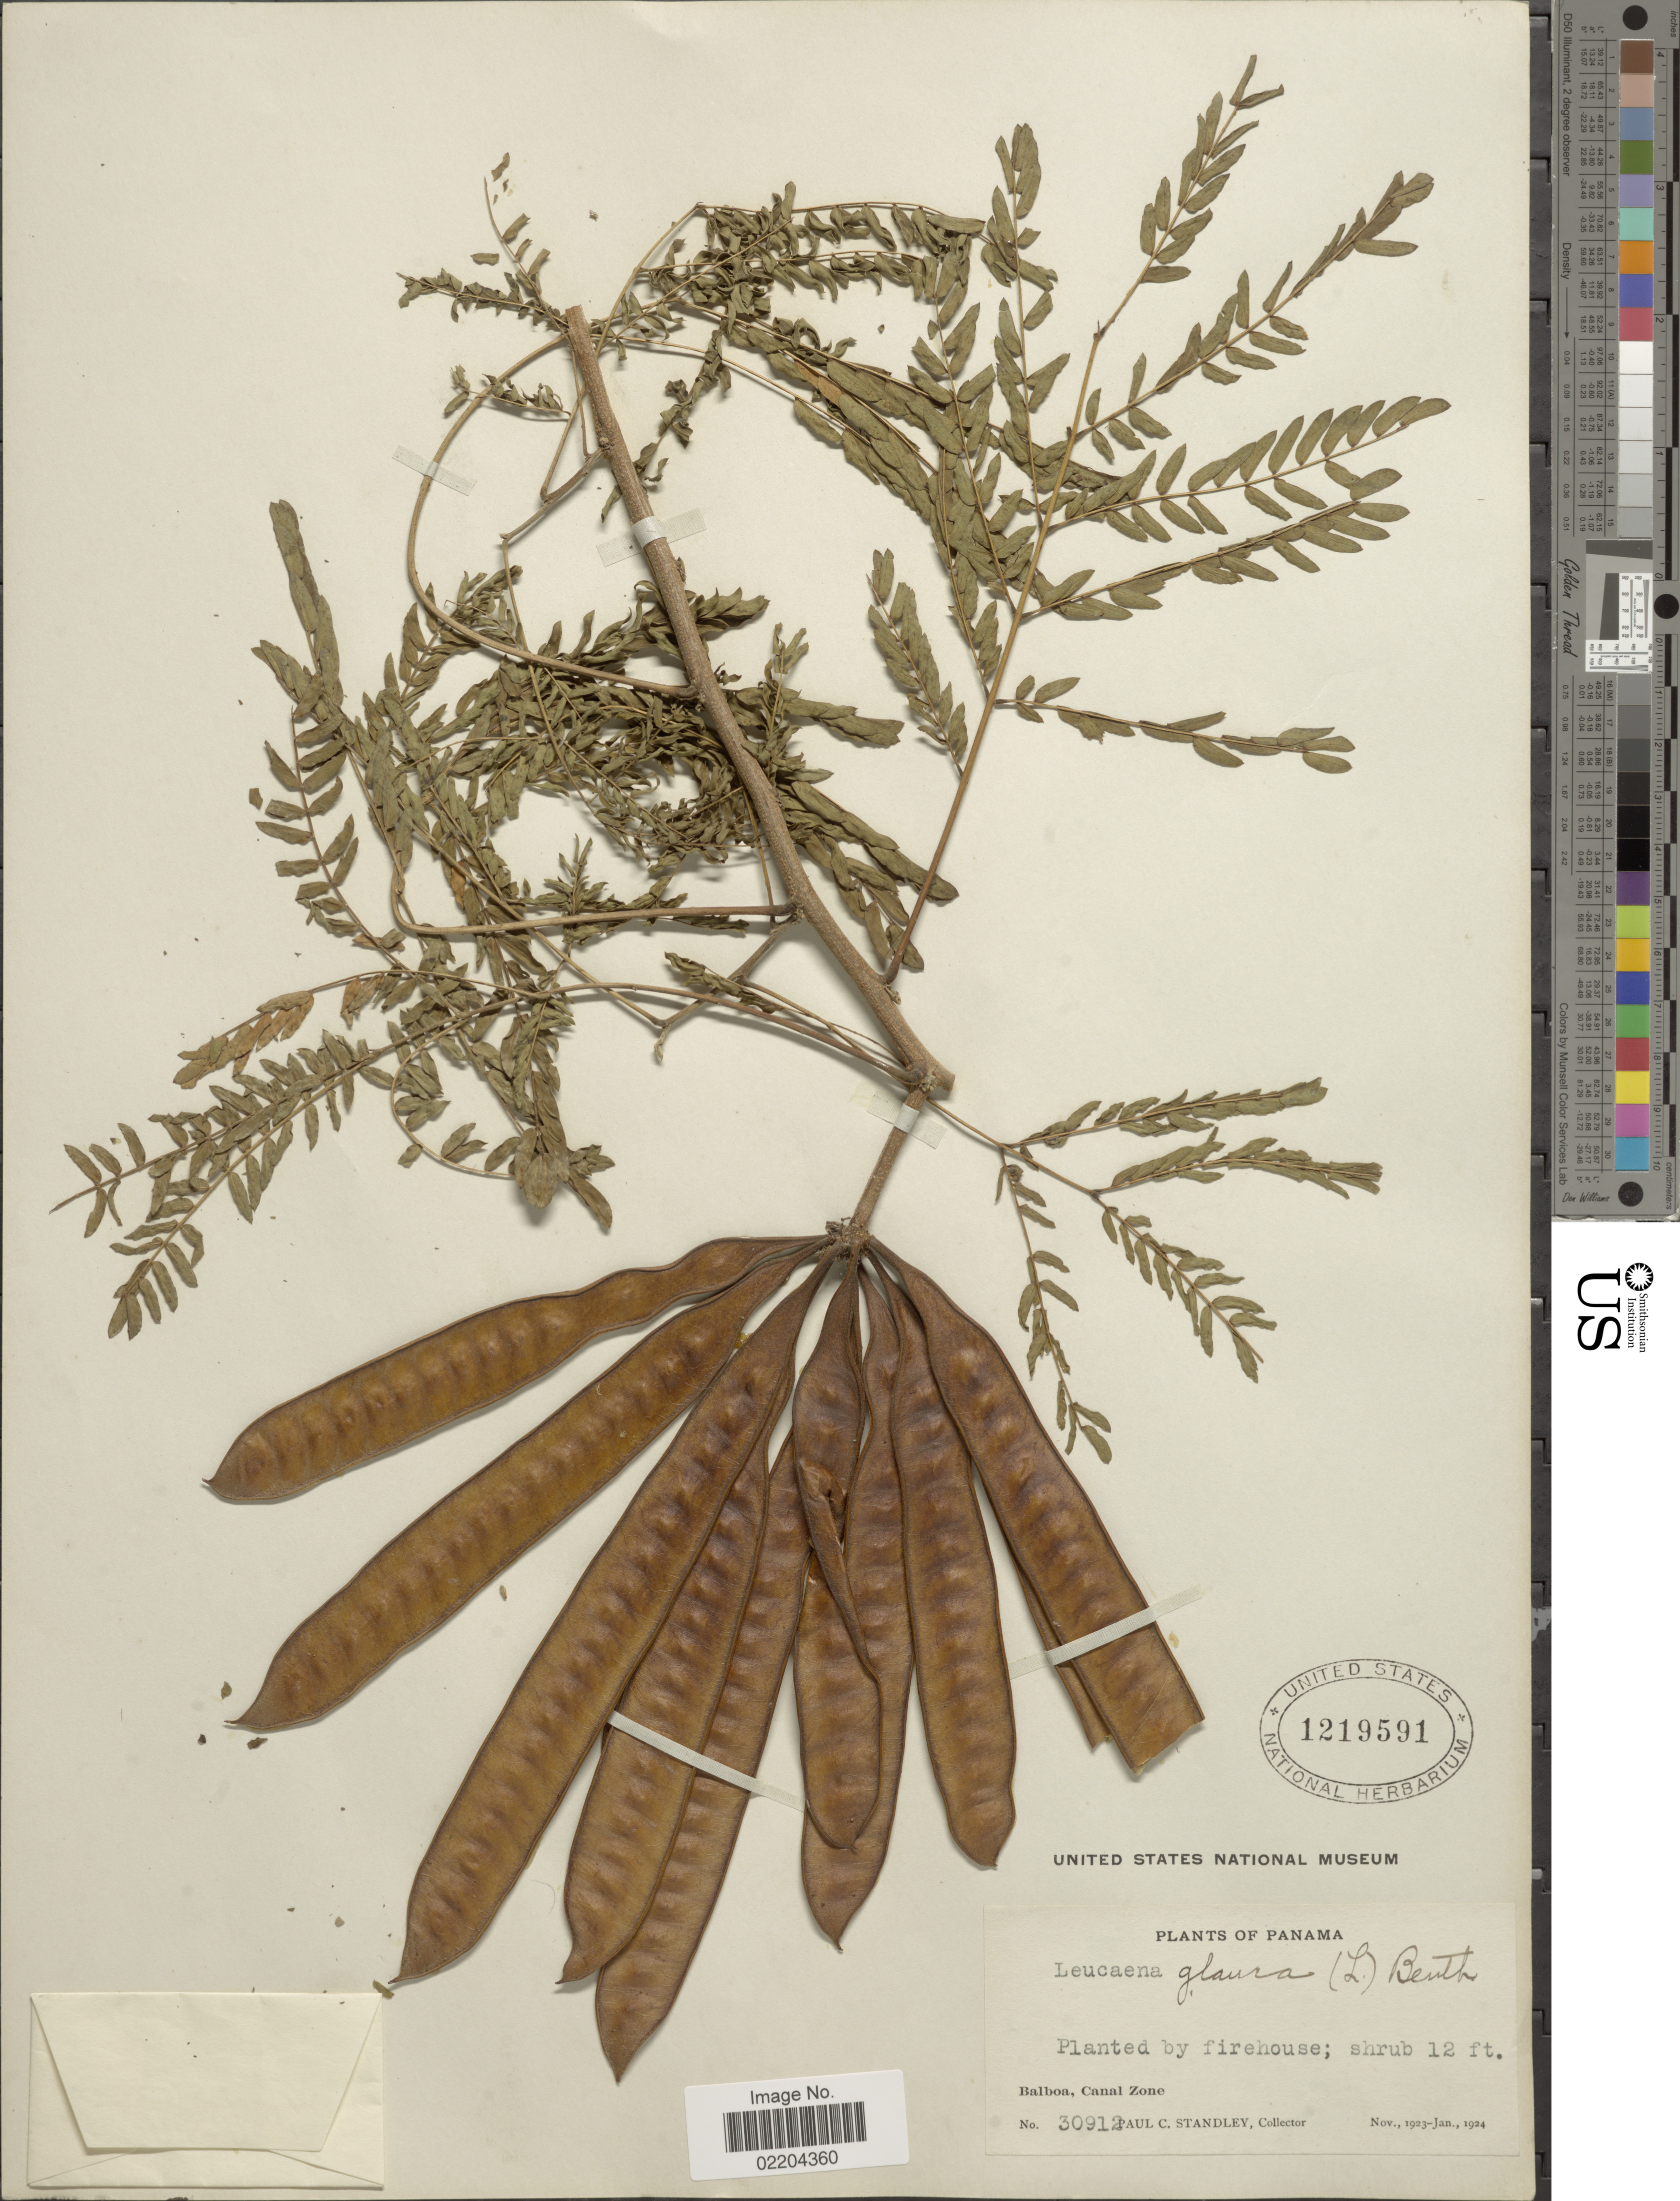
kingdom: Plantae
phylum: Tracheophyta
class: Magnoliopsida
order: Fabales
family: Fabaceae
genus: Leucaena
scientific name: Leucaena leucocephala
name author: (Lam.) de Wit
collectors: P. C. Standley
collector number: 30912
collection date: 1923-11/1924-01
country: Panama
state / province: Colón / Panamá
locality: Balboa, Canal Zone, Planted by firehouse.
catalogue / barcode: US 1219591